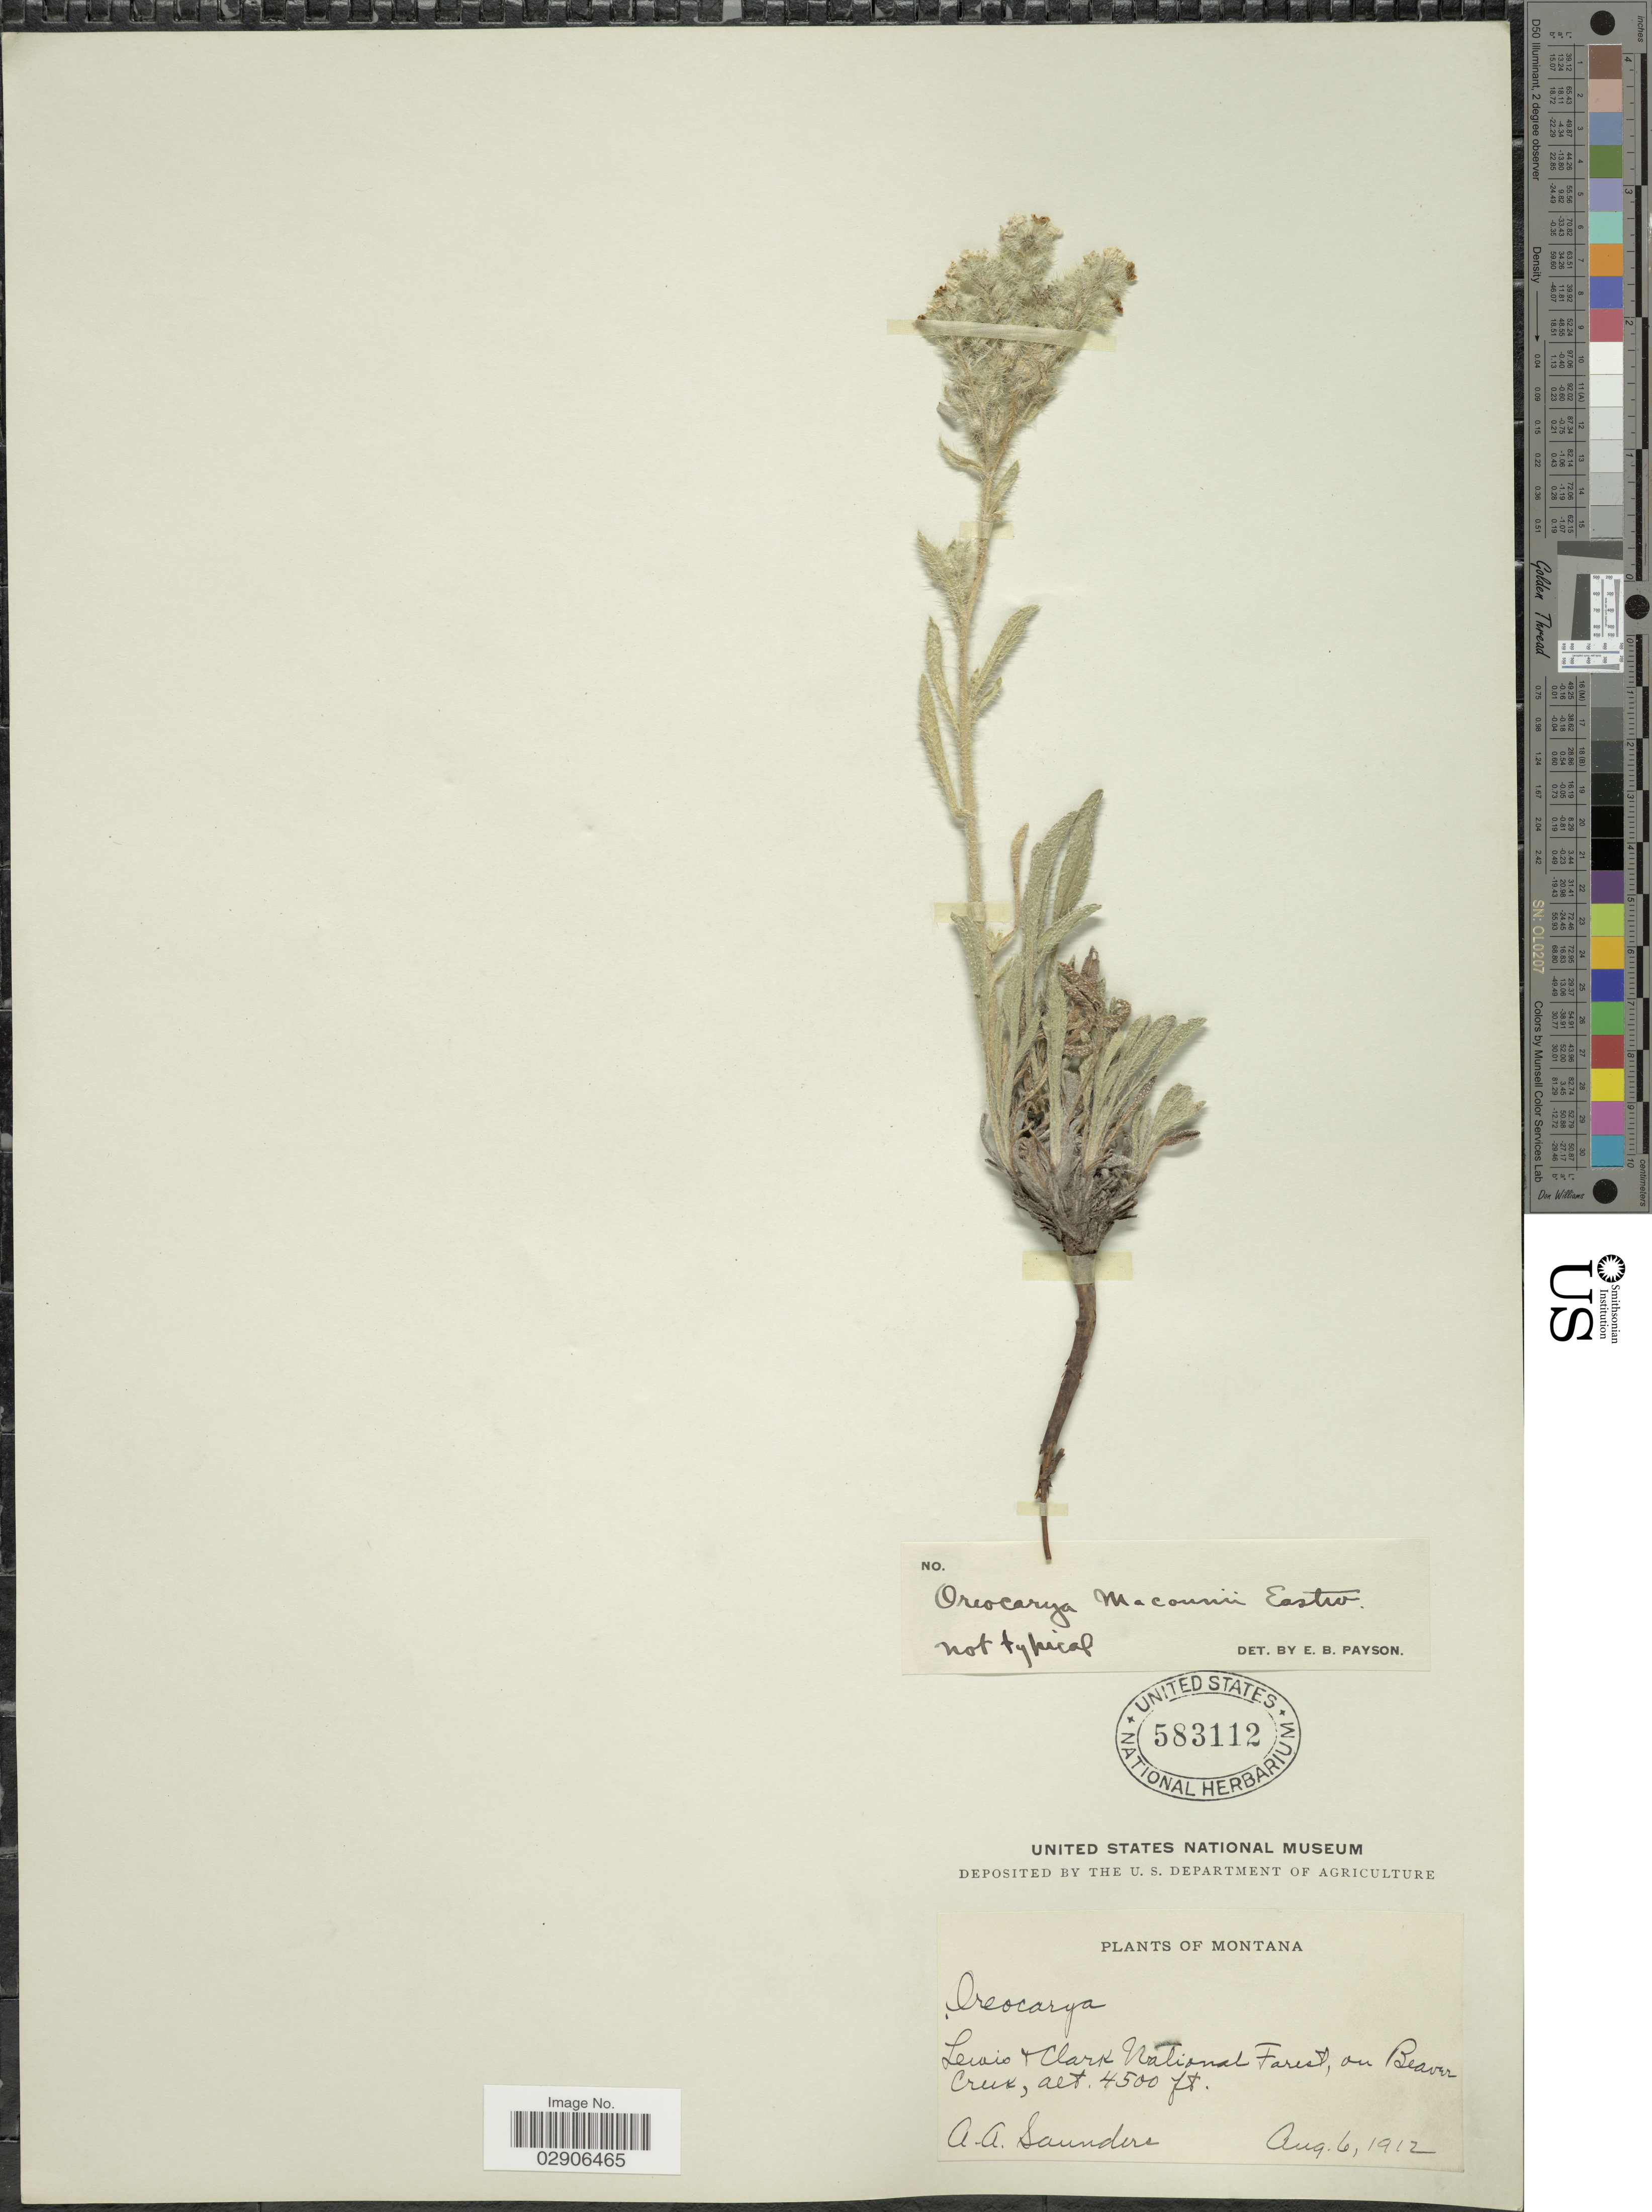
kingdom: Plantae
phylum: Tracheophyta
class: Magnoliopsida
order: Boraginales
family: Boraginaceae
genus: Oreocarya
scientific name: Oreocarya macounii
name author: Eastw.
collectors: A. Saunders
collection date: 1912-08-06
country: United States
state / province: Montana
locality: Lewis & Clark National Forest, on Beaver Creek.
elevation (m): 1372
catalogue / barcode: US 583112